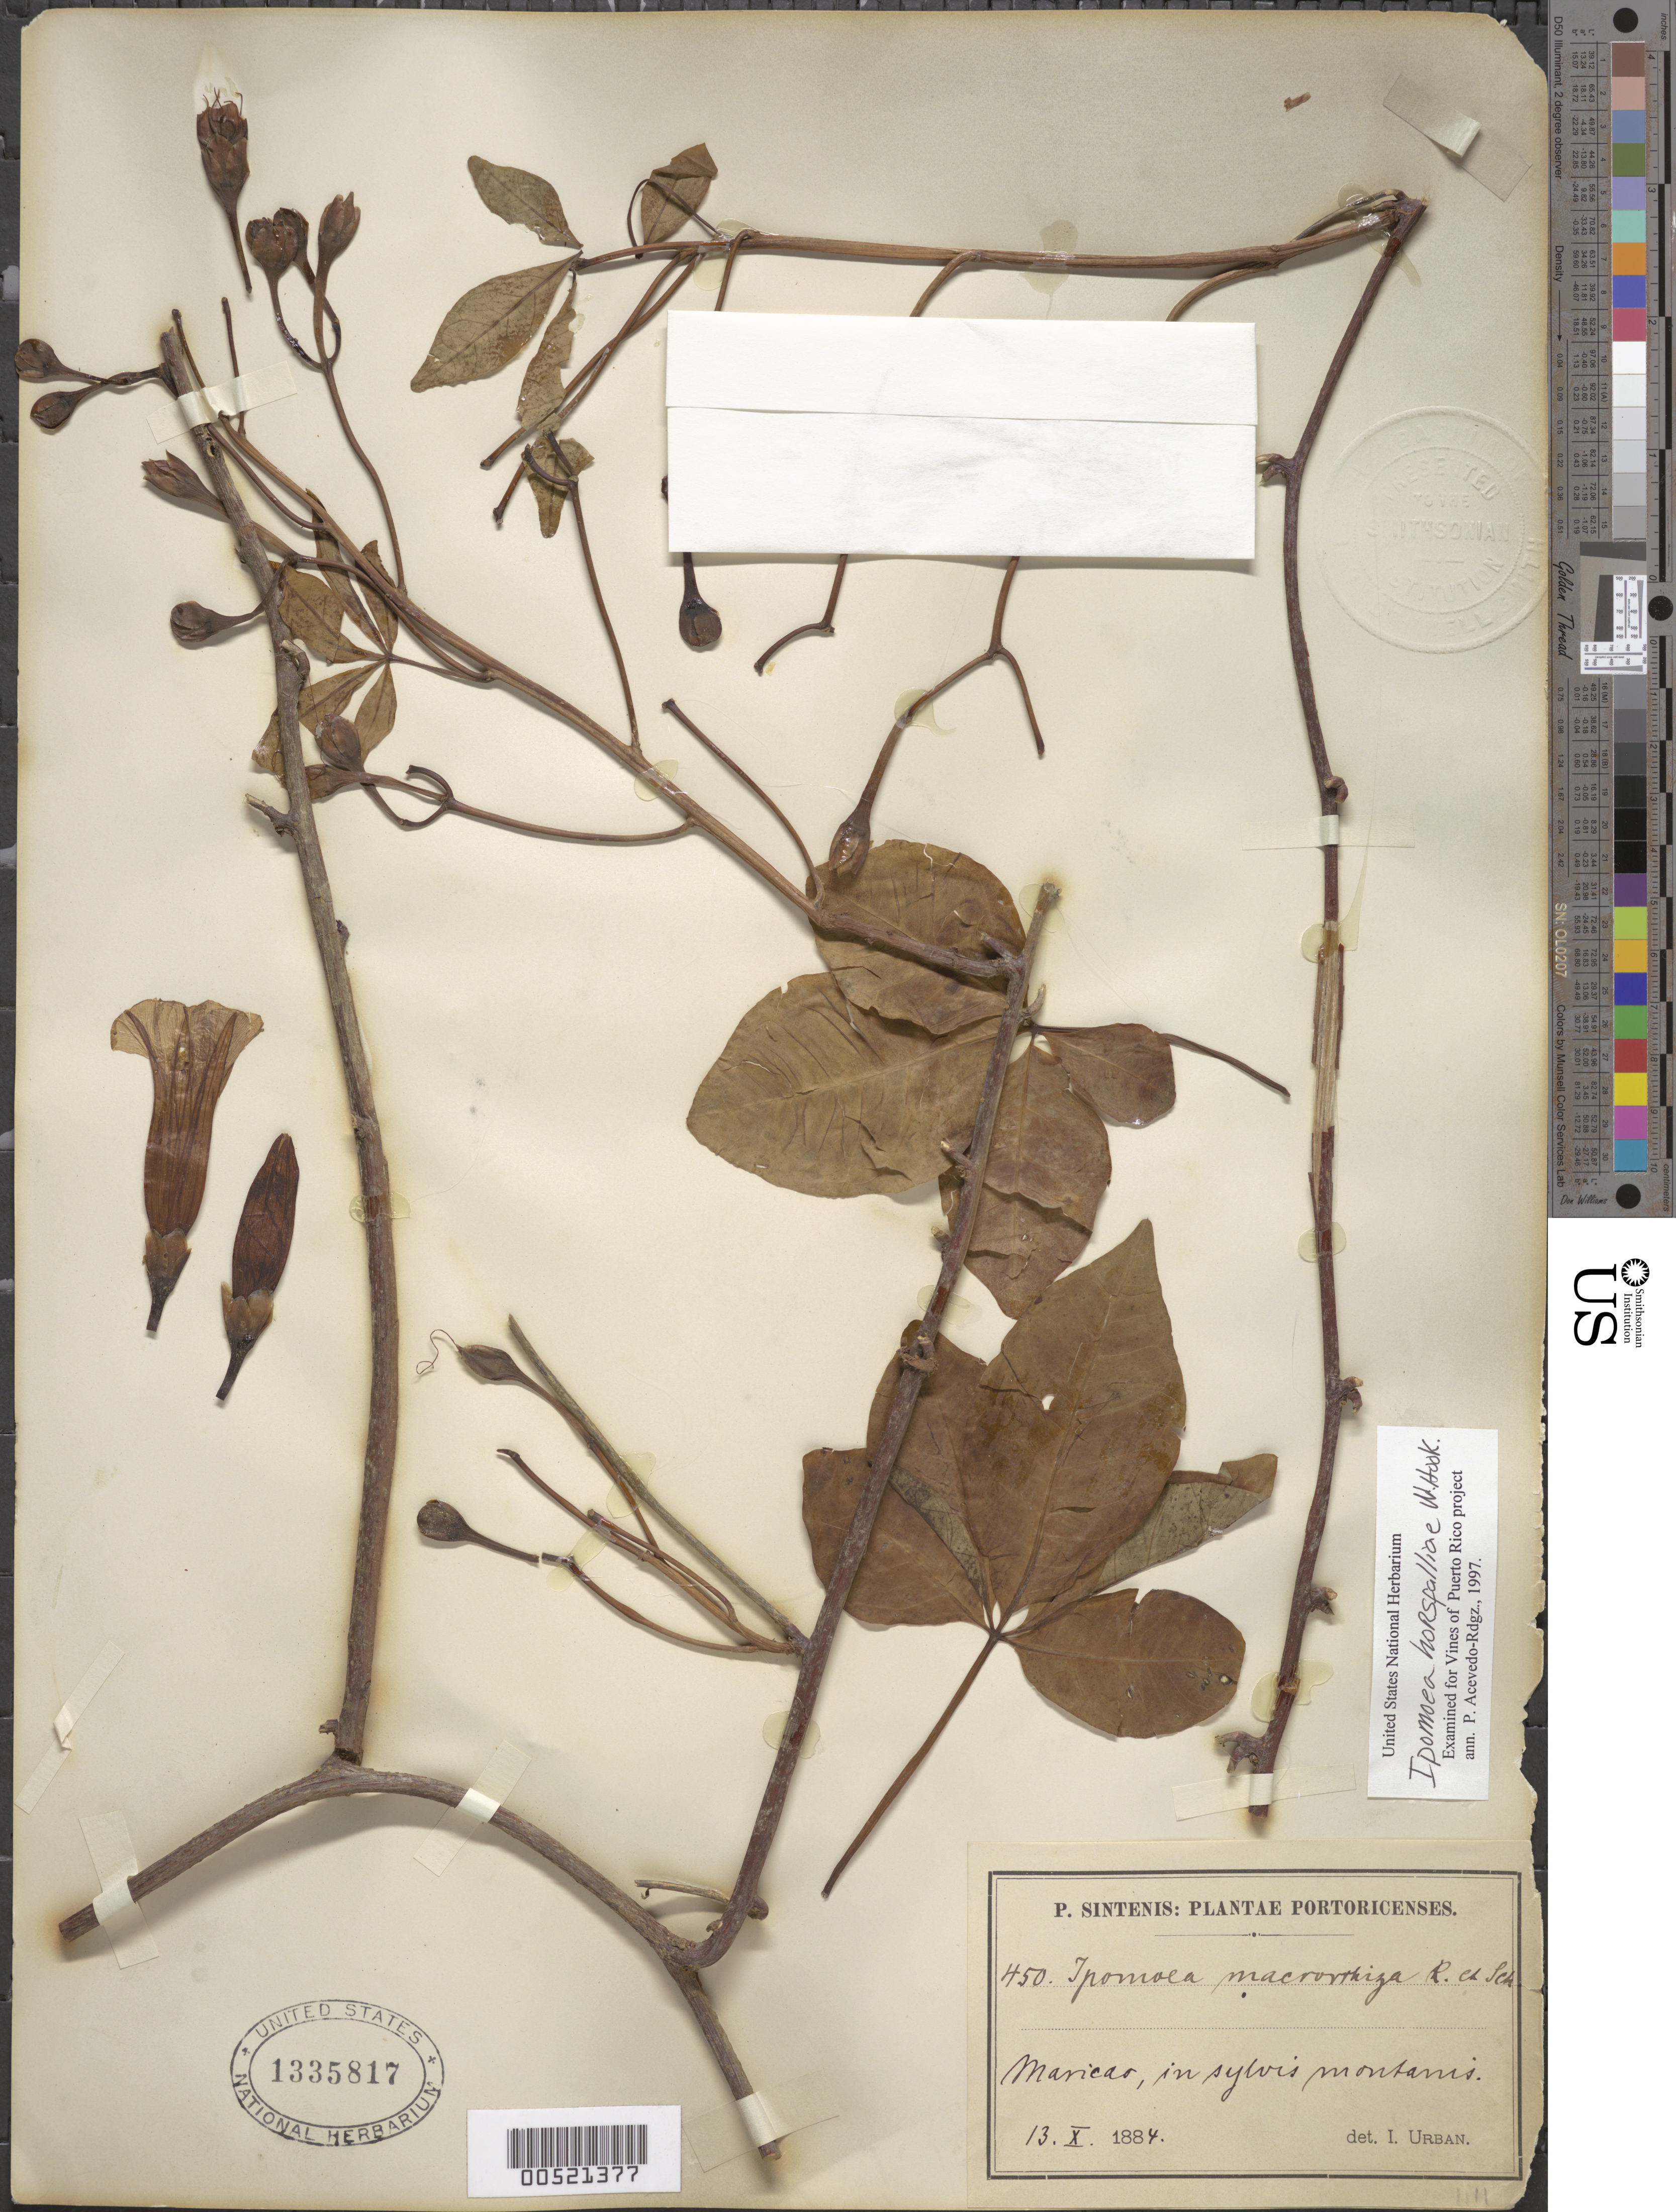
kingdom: Plantae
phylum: Tracheophyta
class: Magnoliopsida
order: Solanales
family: Convolvulaceae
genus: Ipomoea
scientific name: Ipomoea horsfalliae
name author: Hook.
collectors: P. Sintenis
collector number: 450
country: Puerto Rico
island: Greater Antilles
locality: Maricao, in mountain forest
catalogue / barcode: US 1335817